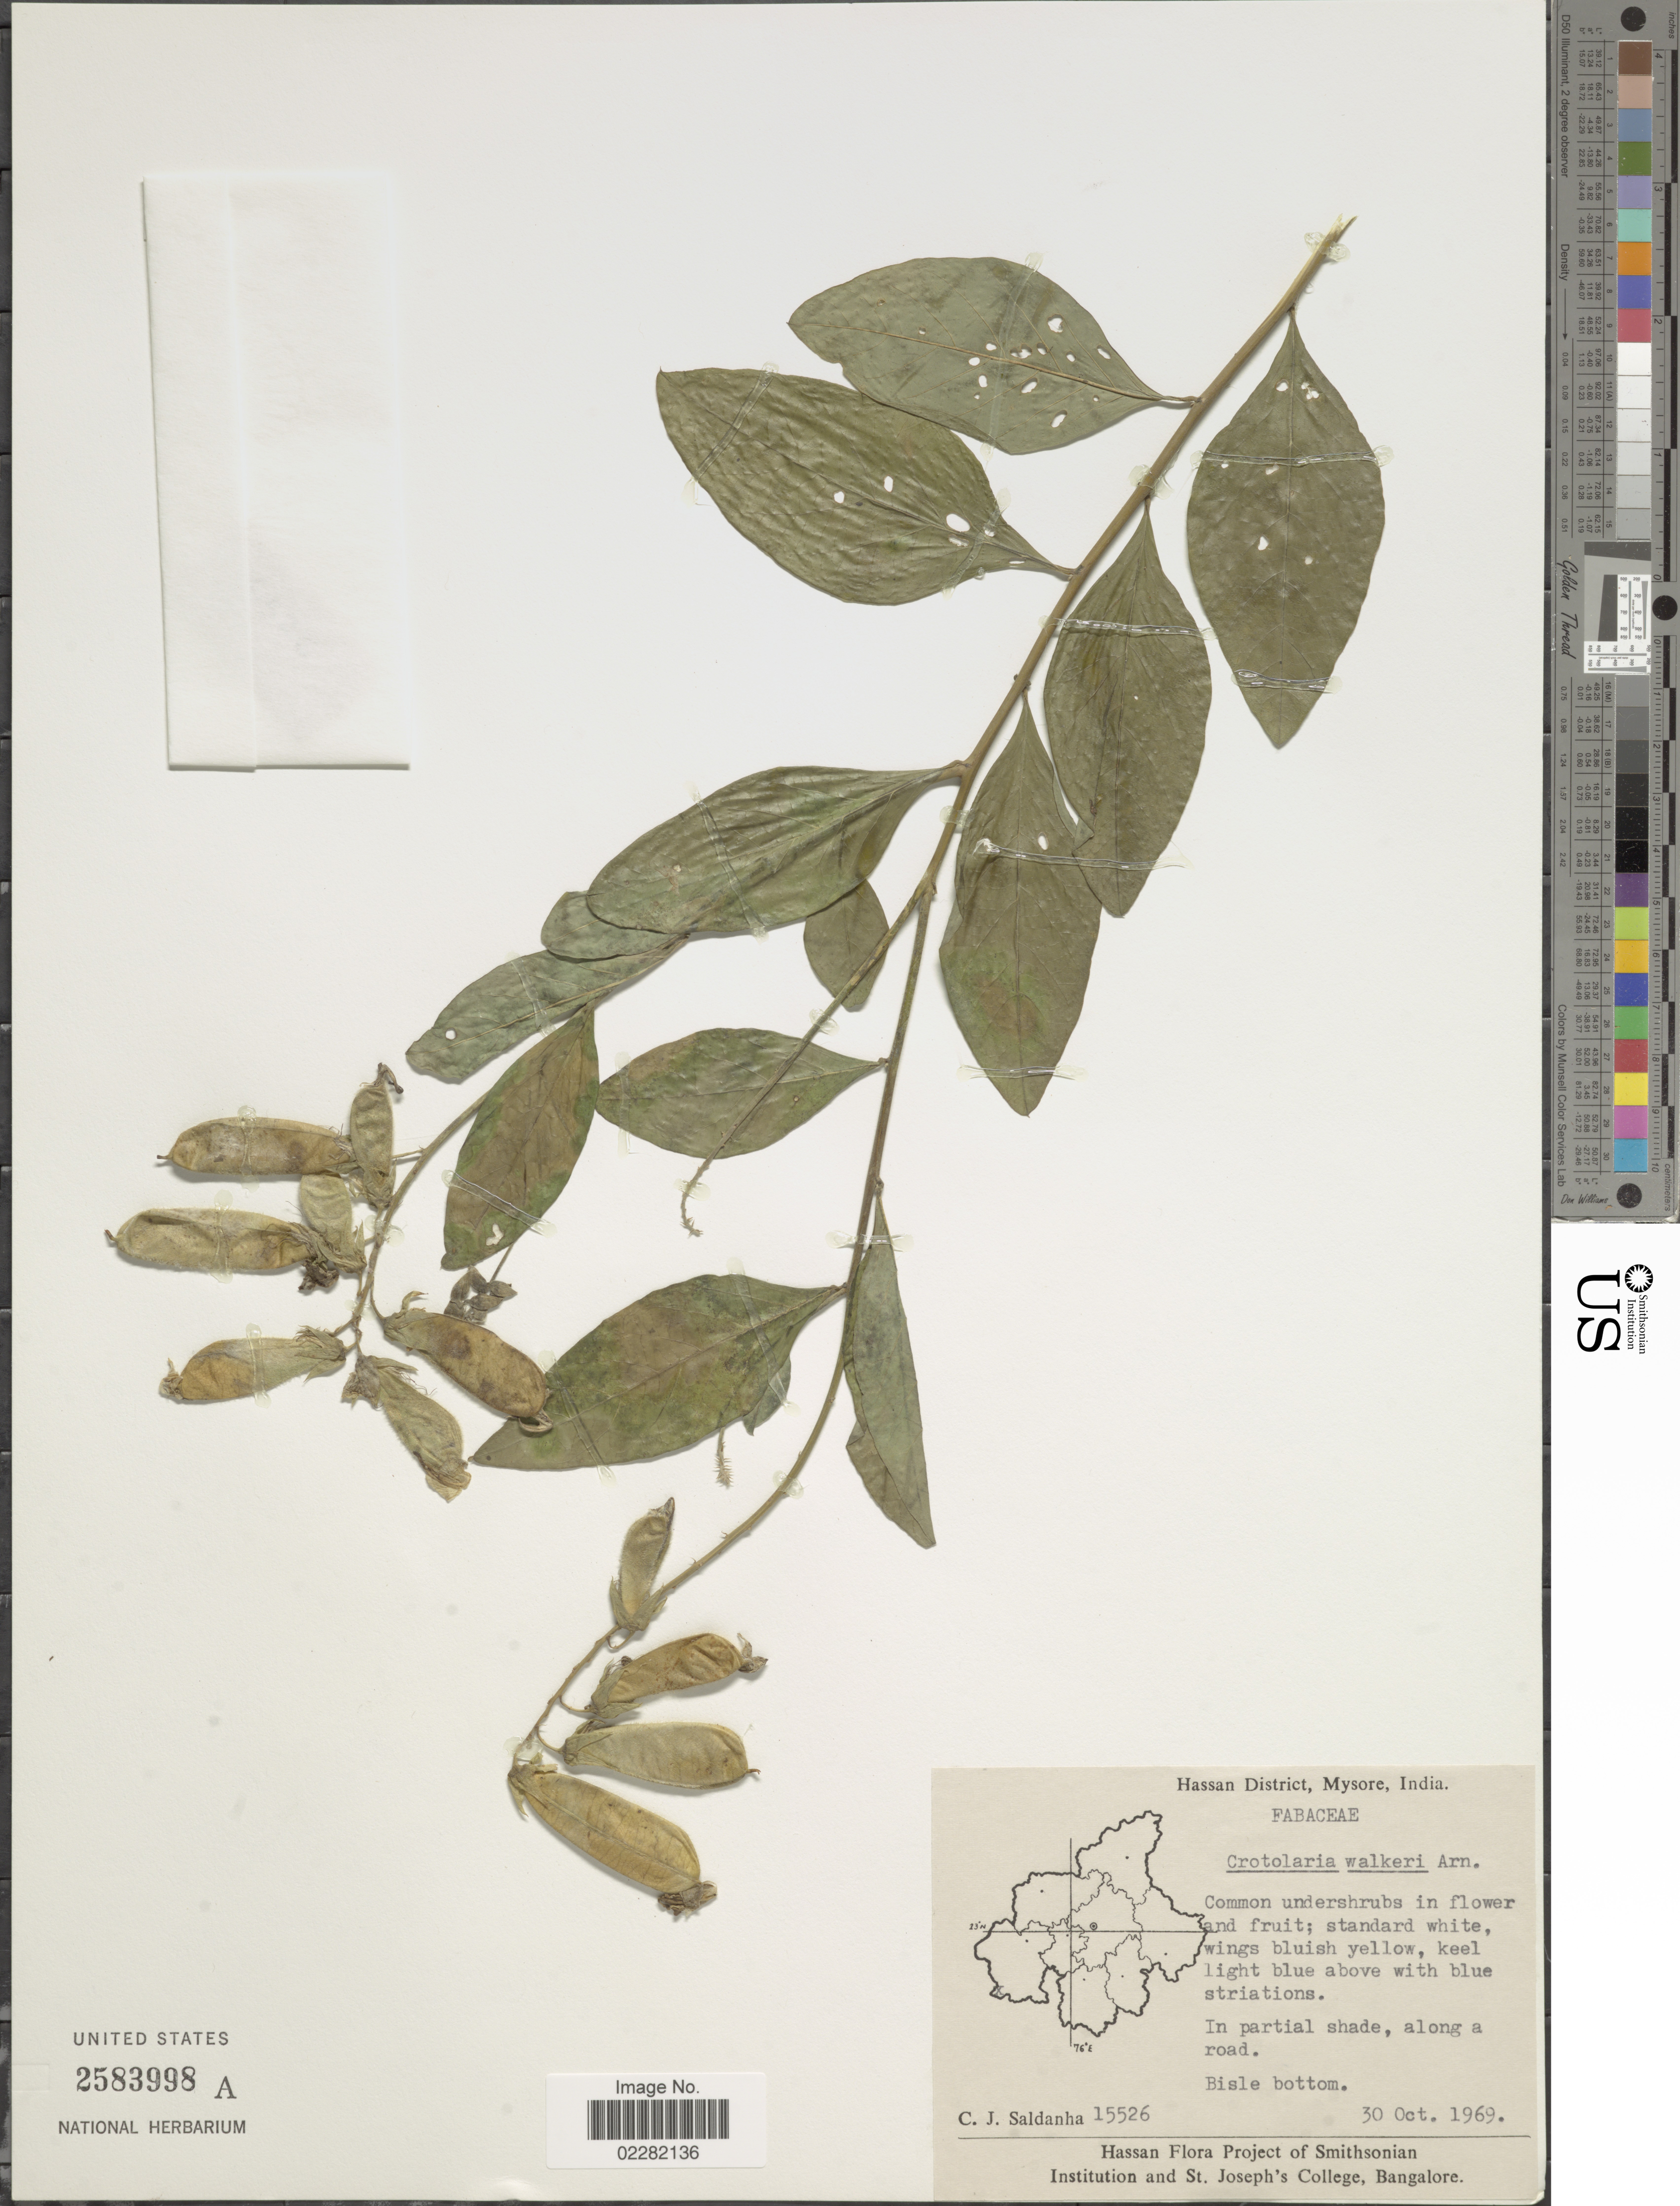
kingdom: Plantae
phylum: Tracheophyta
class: Magnoliopsida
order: Fabales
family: Fabaceae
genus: Crotalaria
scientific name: Crotalaria semperflorens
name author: Vent.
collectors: C. J. Saldanha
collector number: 15526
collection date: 1969-10-30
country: India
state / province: Karnataka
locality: Hassan District, Mysore, Bisle bottom, along a road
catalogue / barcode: US 2583998A